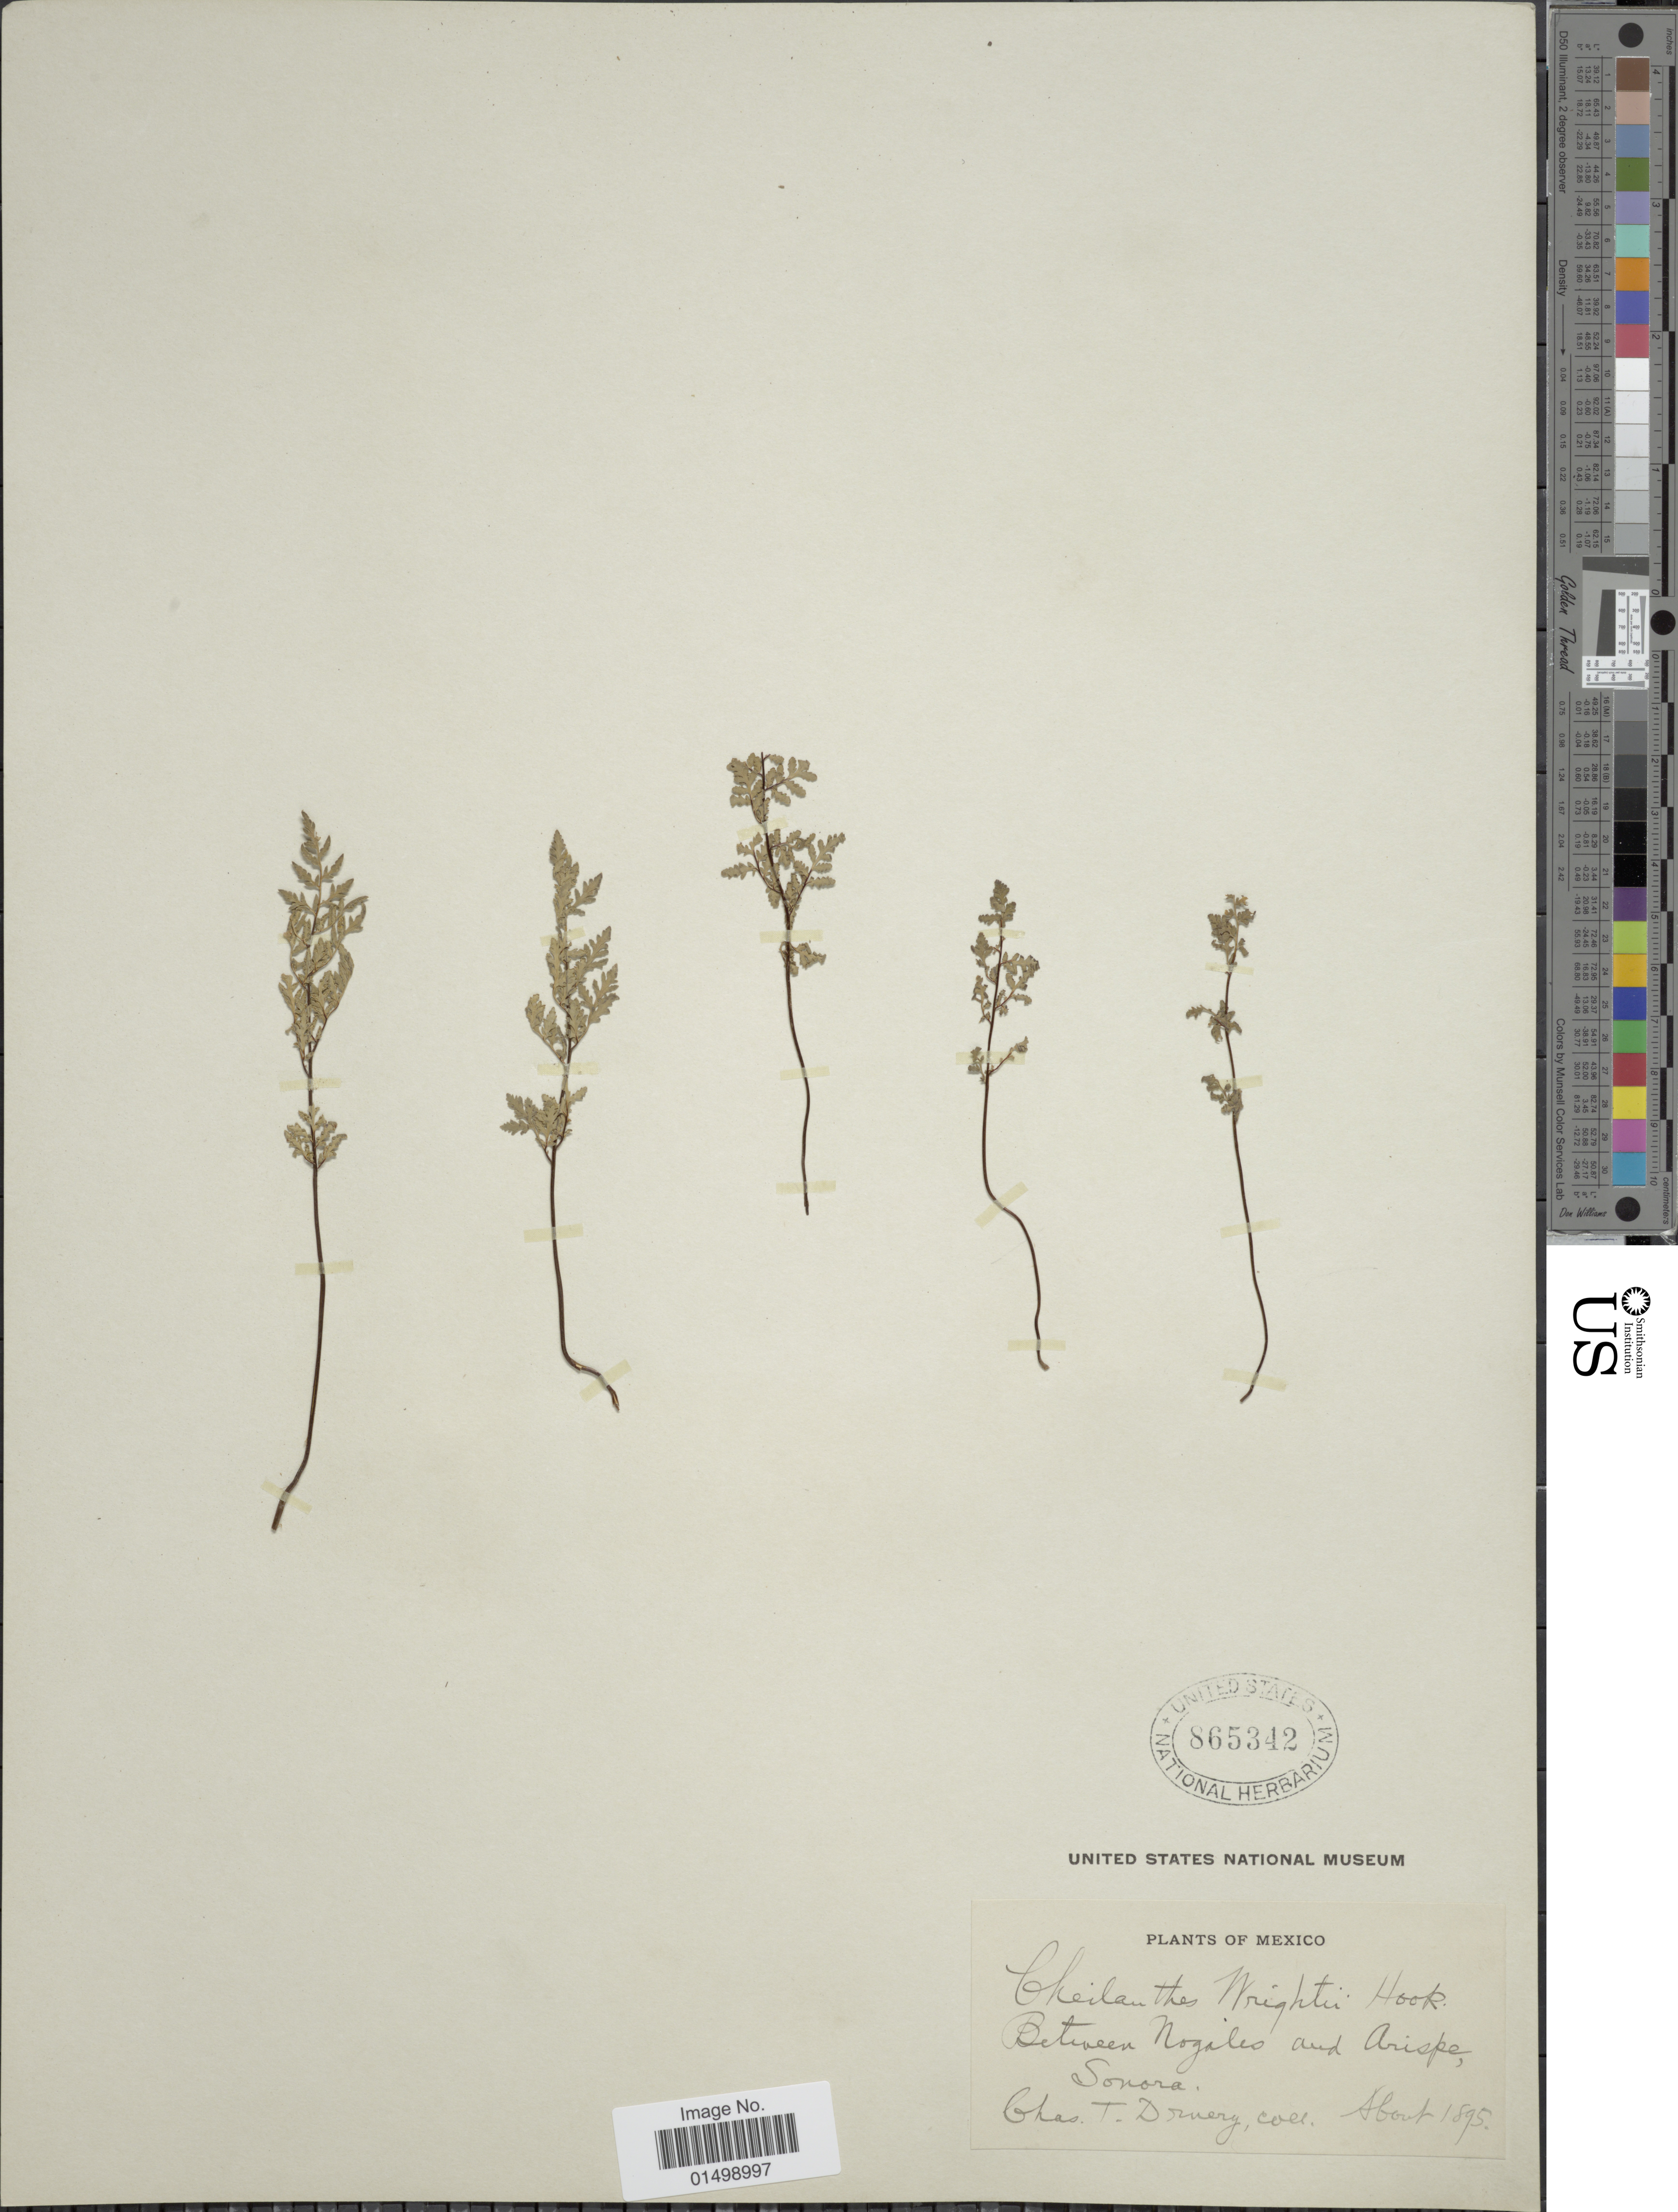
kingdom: Plantae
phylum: Tracheophyta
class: Polypodiopsida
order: Polypodiales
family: Pteridaceae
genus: Cheilanthes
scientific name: Cheilanthes wrightii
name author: Hook.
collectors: C. Druery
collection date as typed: About 1895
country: Mexico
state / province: Sonora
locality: Mexico. Between Nogales and Arispe, Sonora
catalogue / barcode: US 865342